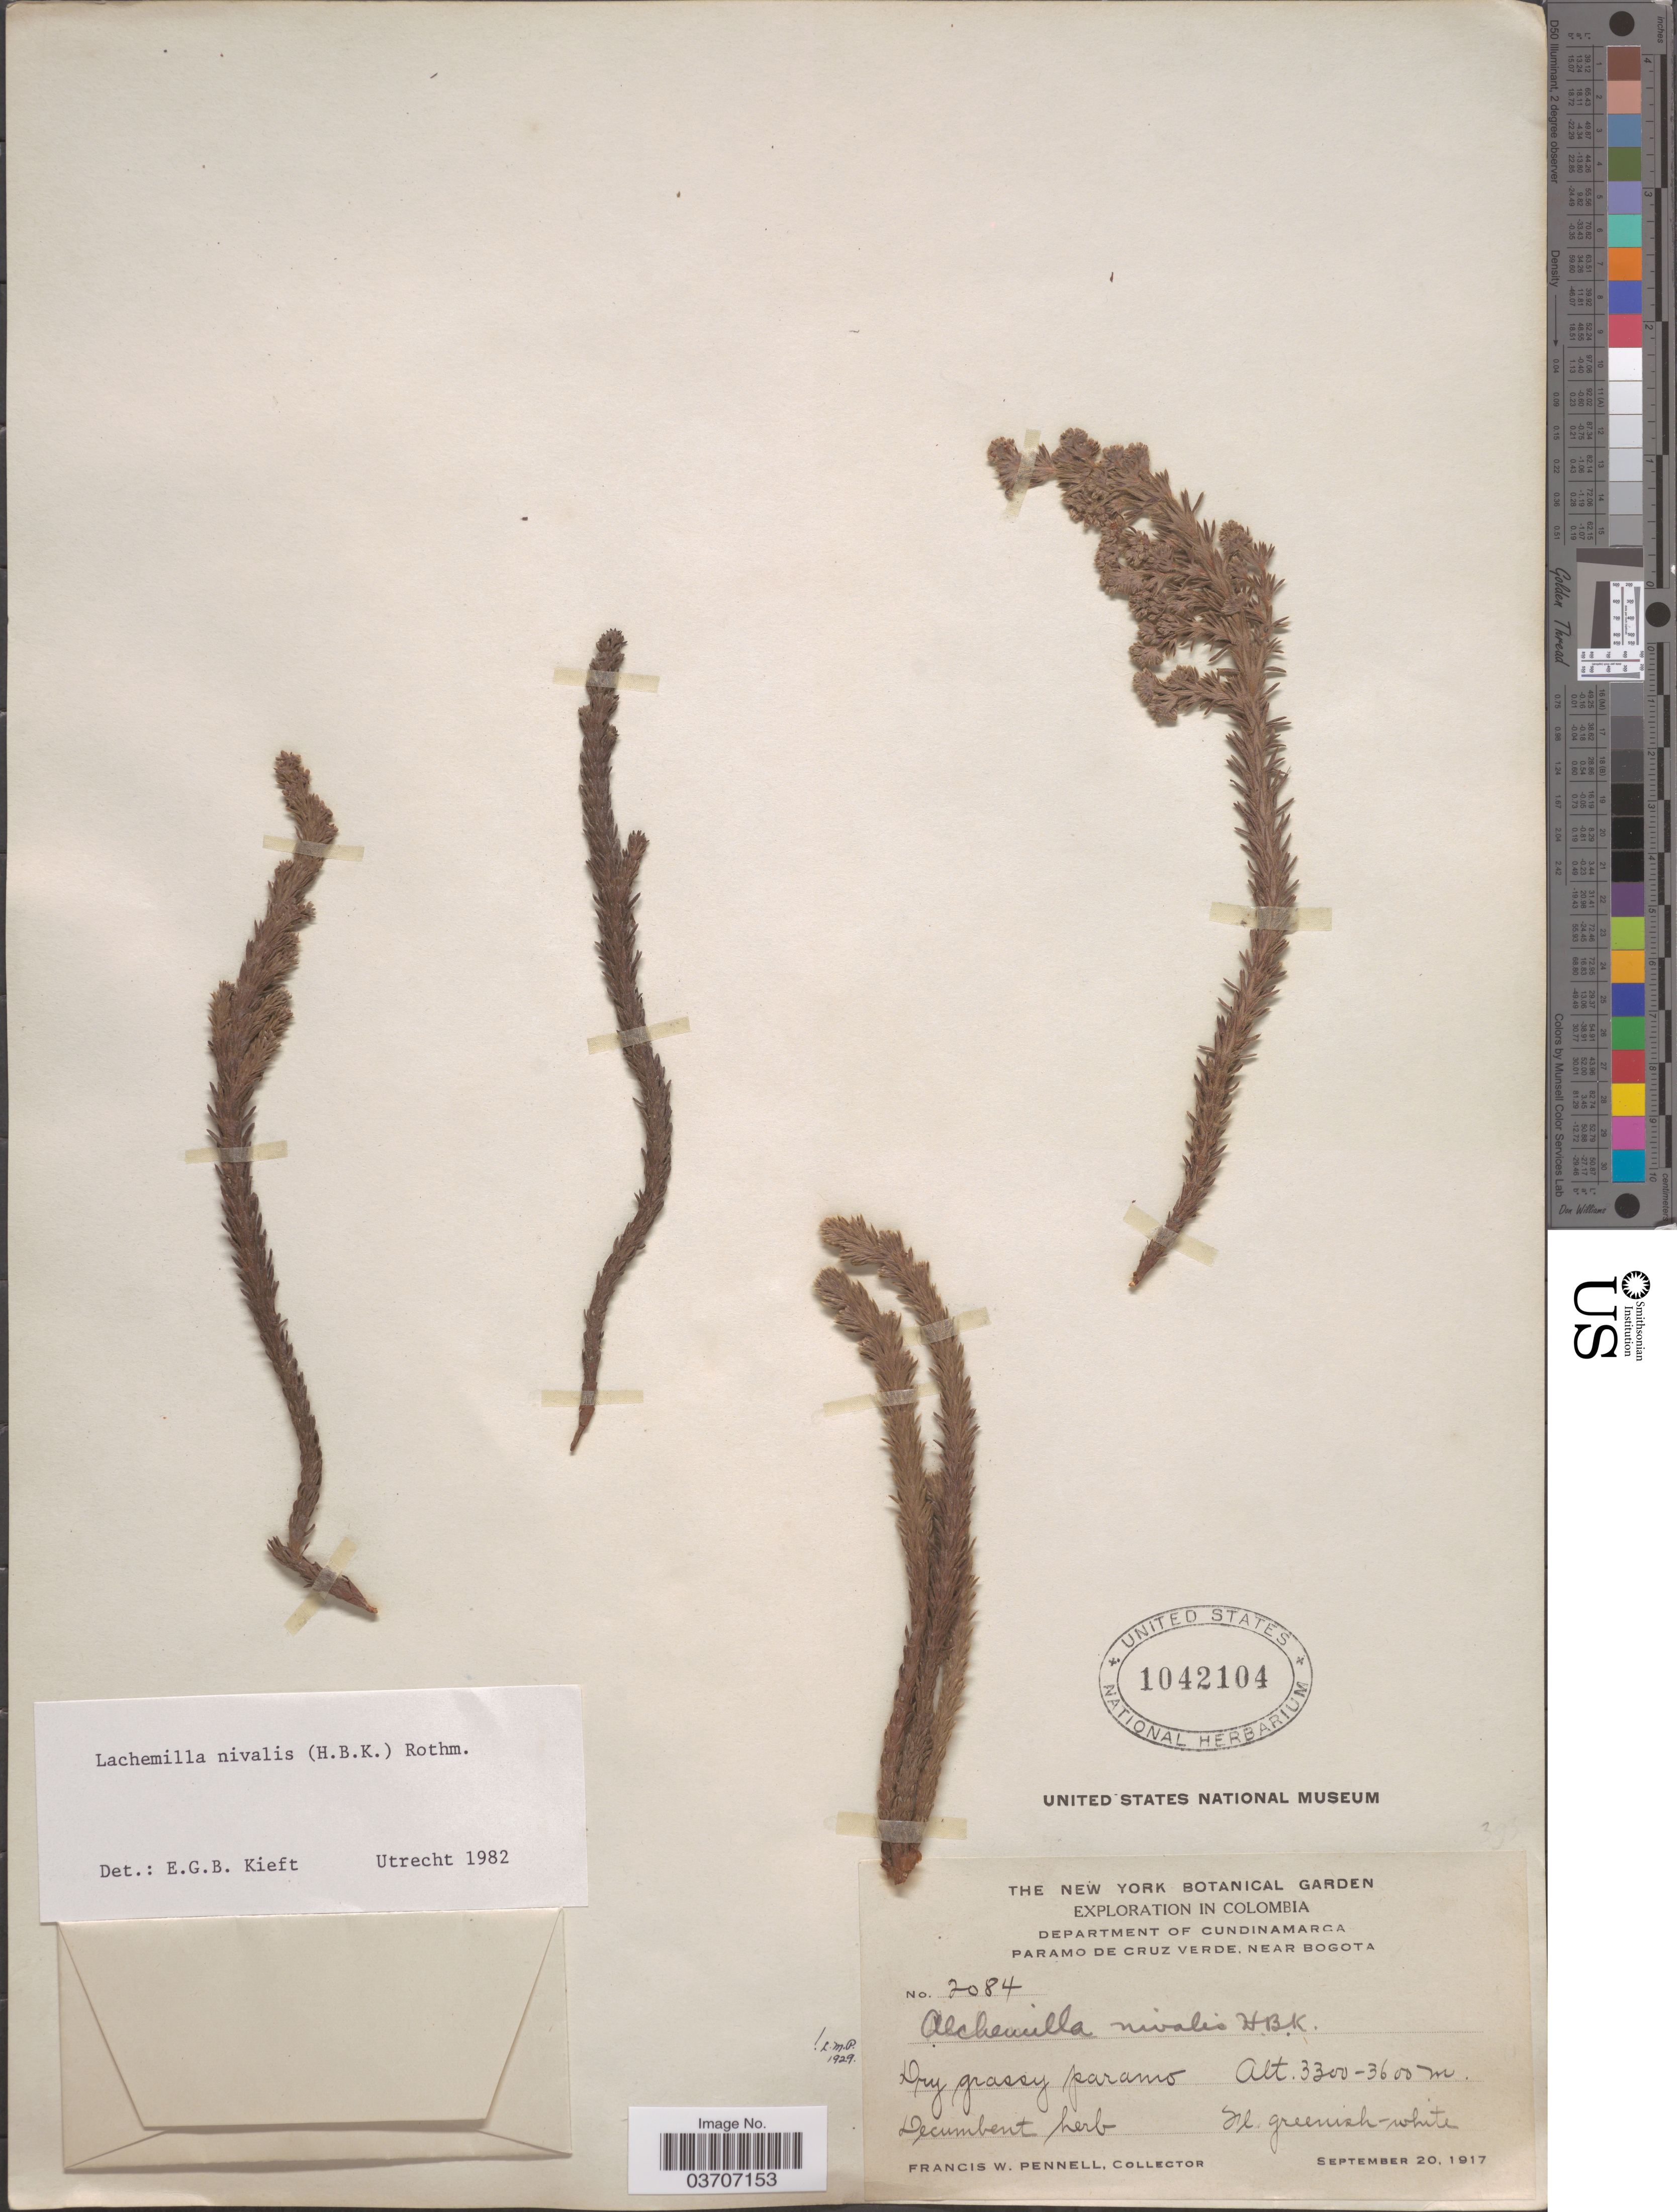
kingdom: Plantae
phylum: Tracheophyta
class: Magnoliopsida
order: Rosales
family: Rosaceae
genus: Lachemilla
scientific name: Lachemilla nivalis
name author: (Kunth) Rothm.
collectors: F. W. Pennell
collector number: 2084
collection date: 1917-09-20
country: Colombia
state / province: Cundinamarca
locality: Department of Cundinamarca. Paramo de Choachi, near Bogota.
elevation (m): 3300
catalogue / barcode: US 1042104